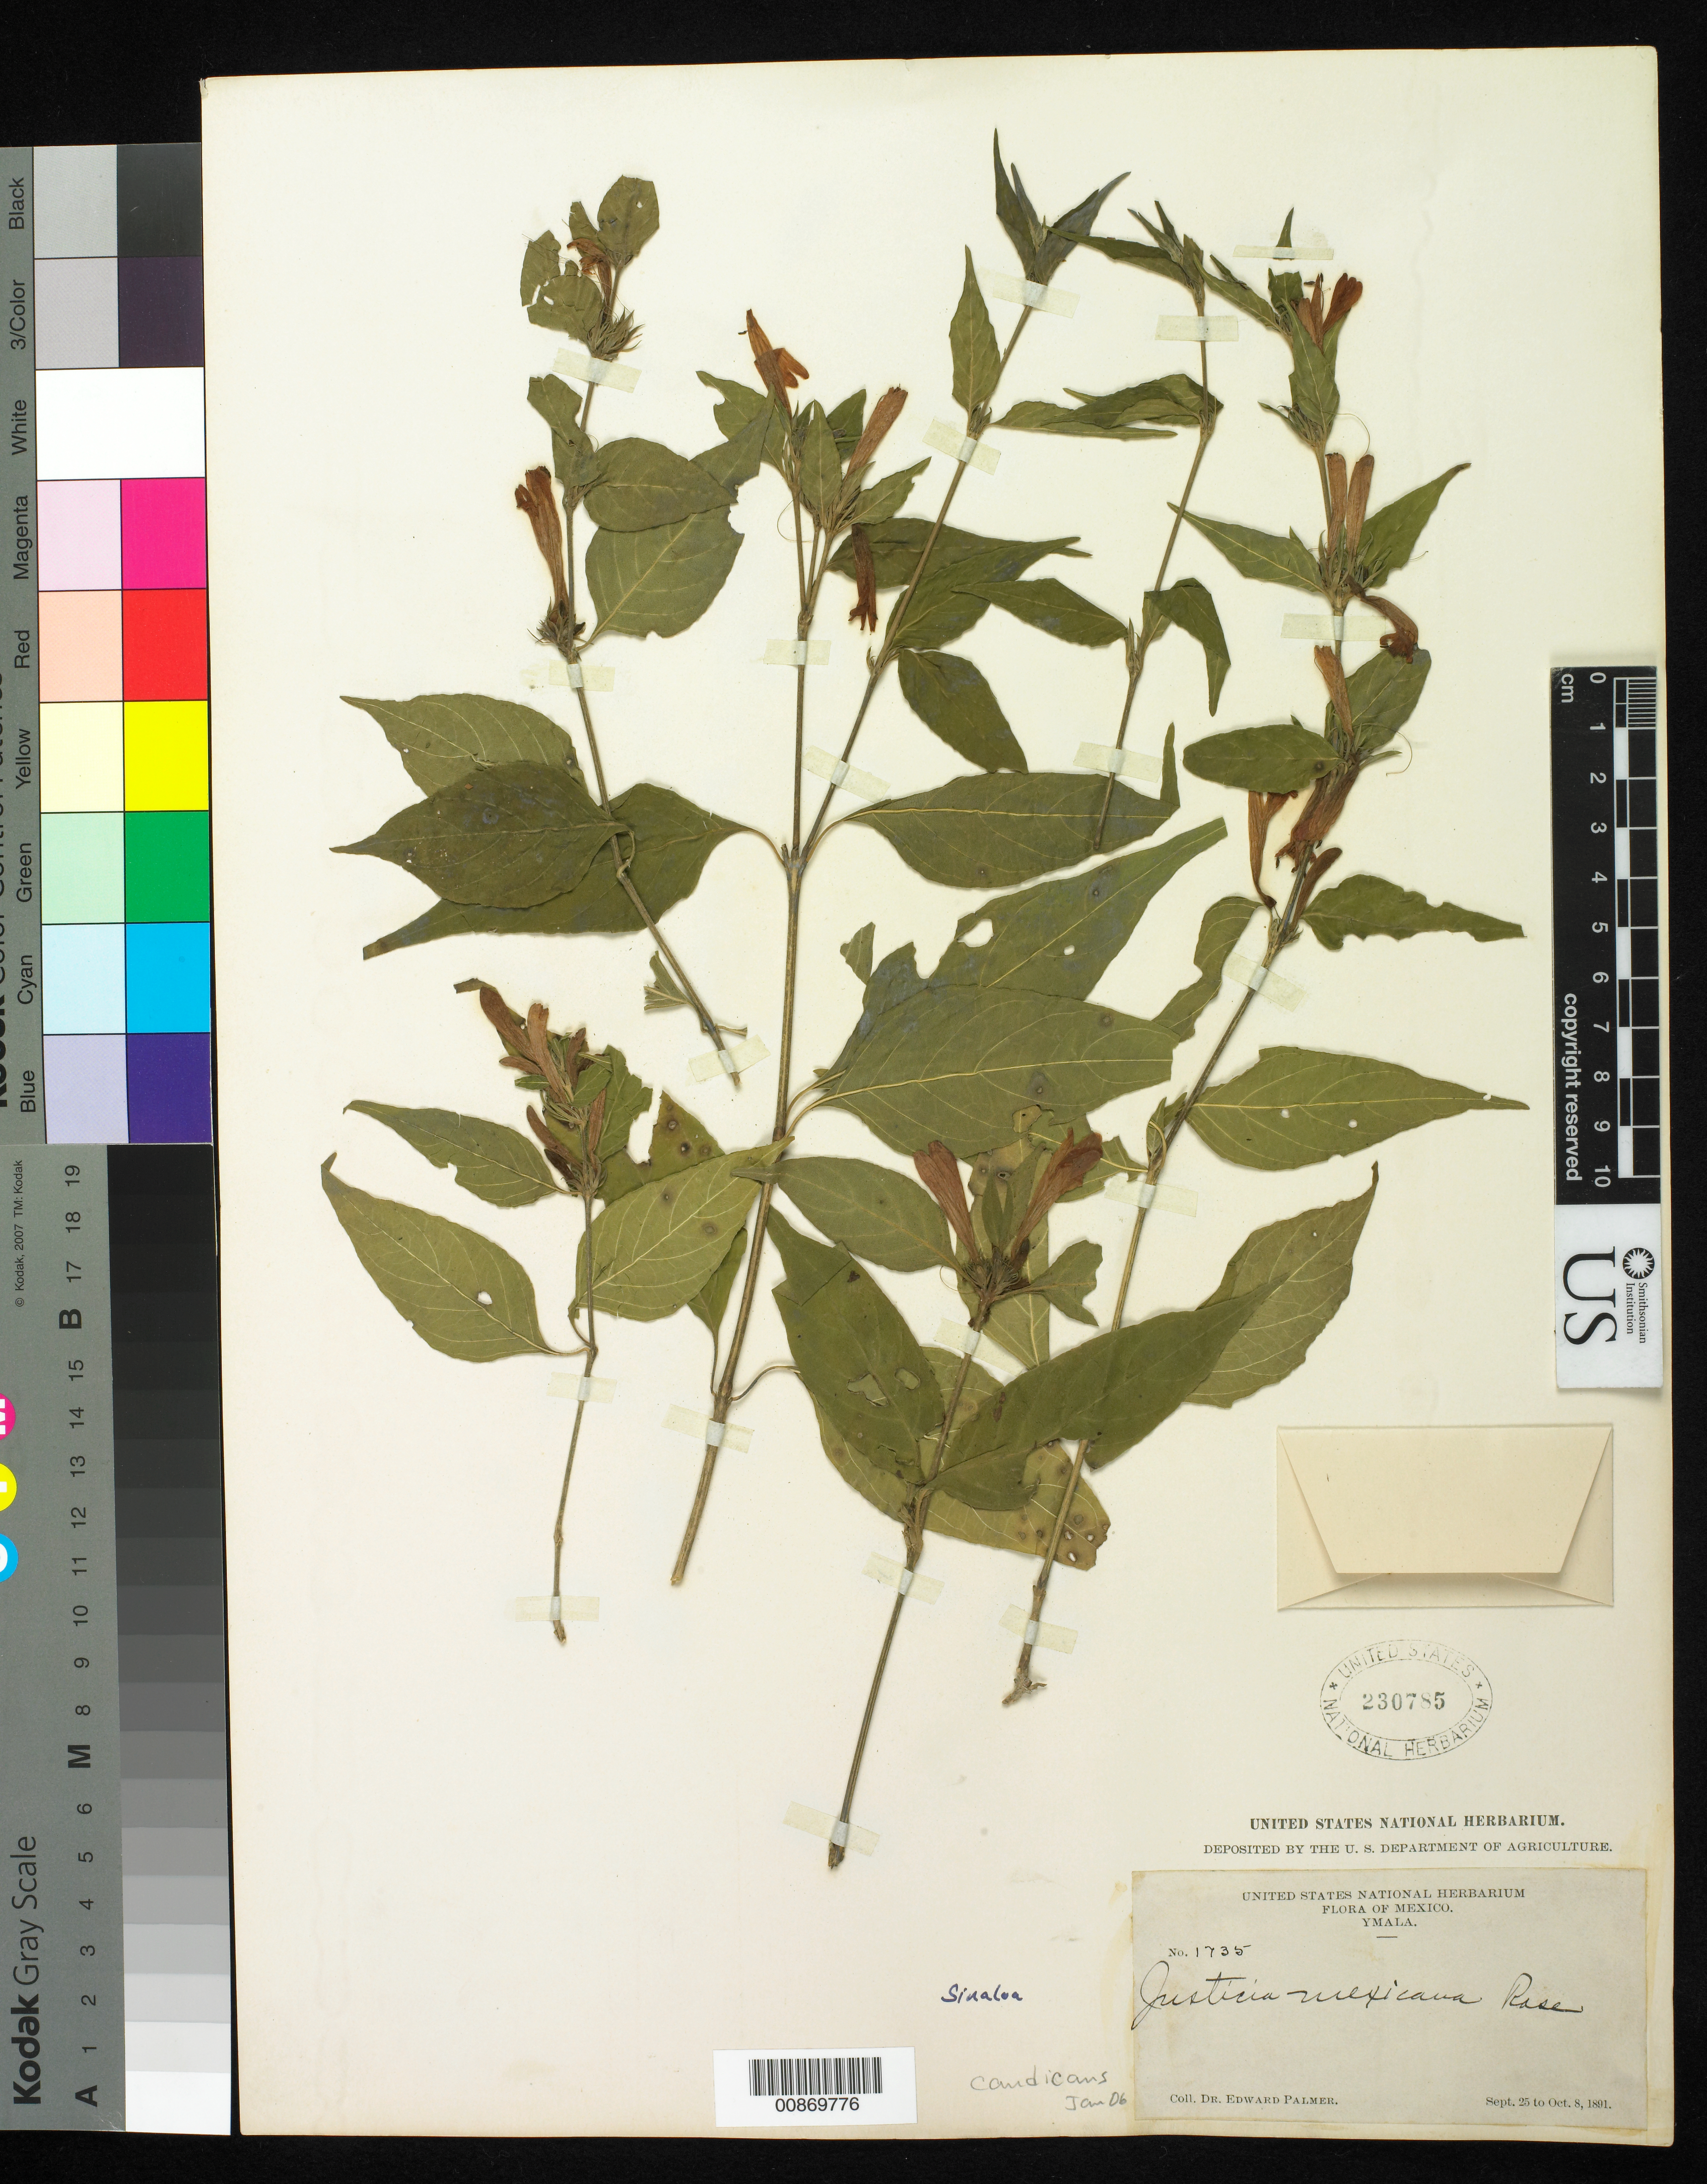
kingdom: Plantae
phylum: Tracheophyta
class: Magnoliopsida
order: Lamiales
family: Acanthaceae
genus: Justicia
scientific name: Justicia candicans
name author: (Nees) L.D. Benson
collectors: E. Palmer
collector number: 1735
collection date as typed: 25 Sep 1891 to 08 Oct 1891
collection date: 1891-09-25/1891-10-08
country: Mexico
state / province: Sinaloa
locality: Ymala, Sinaloa.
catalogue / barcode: US 230785